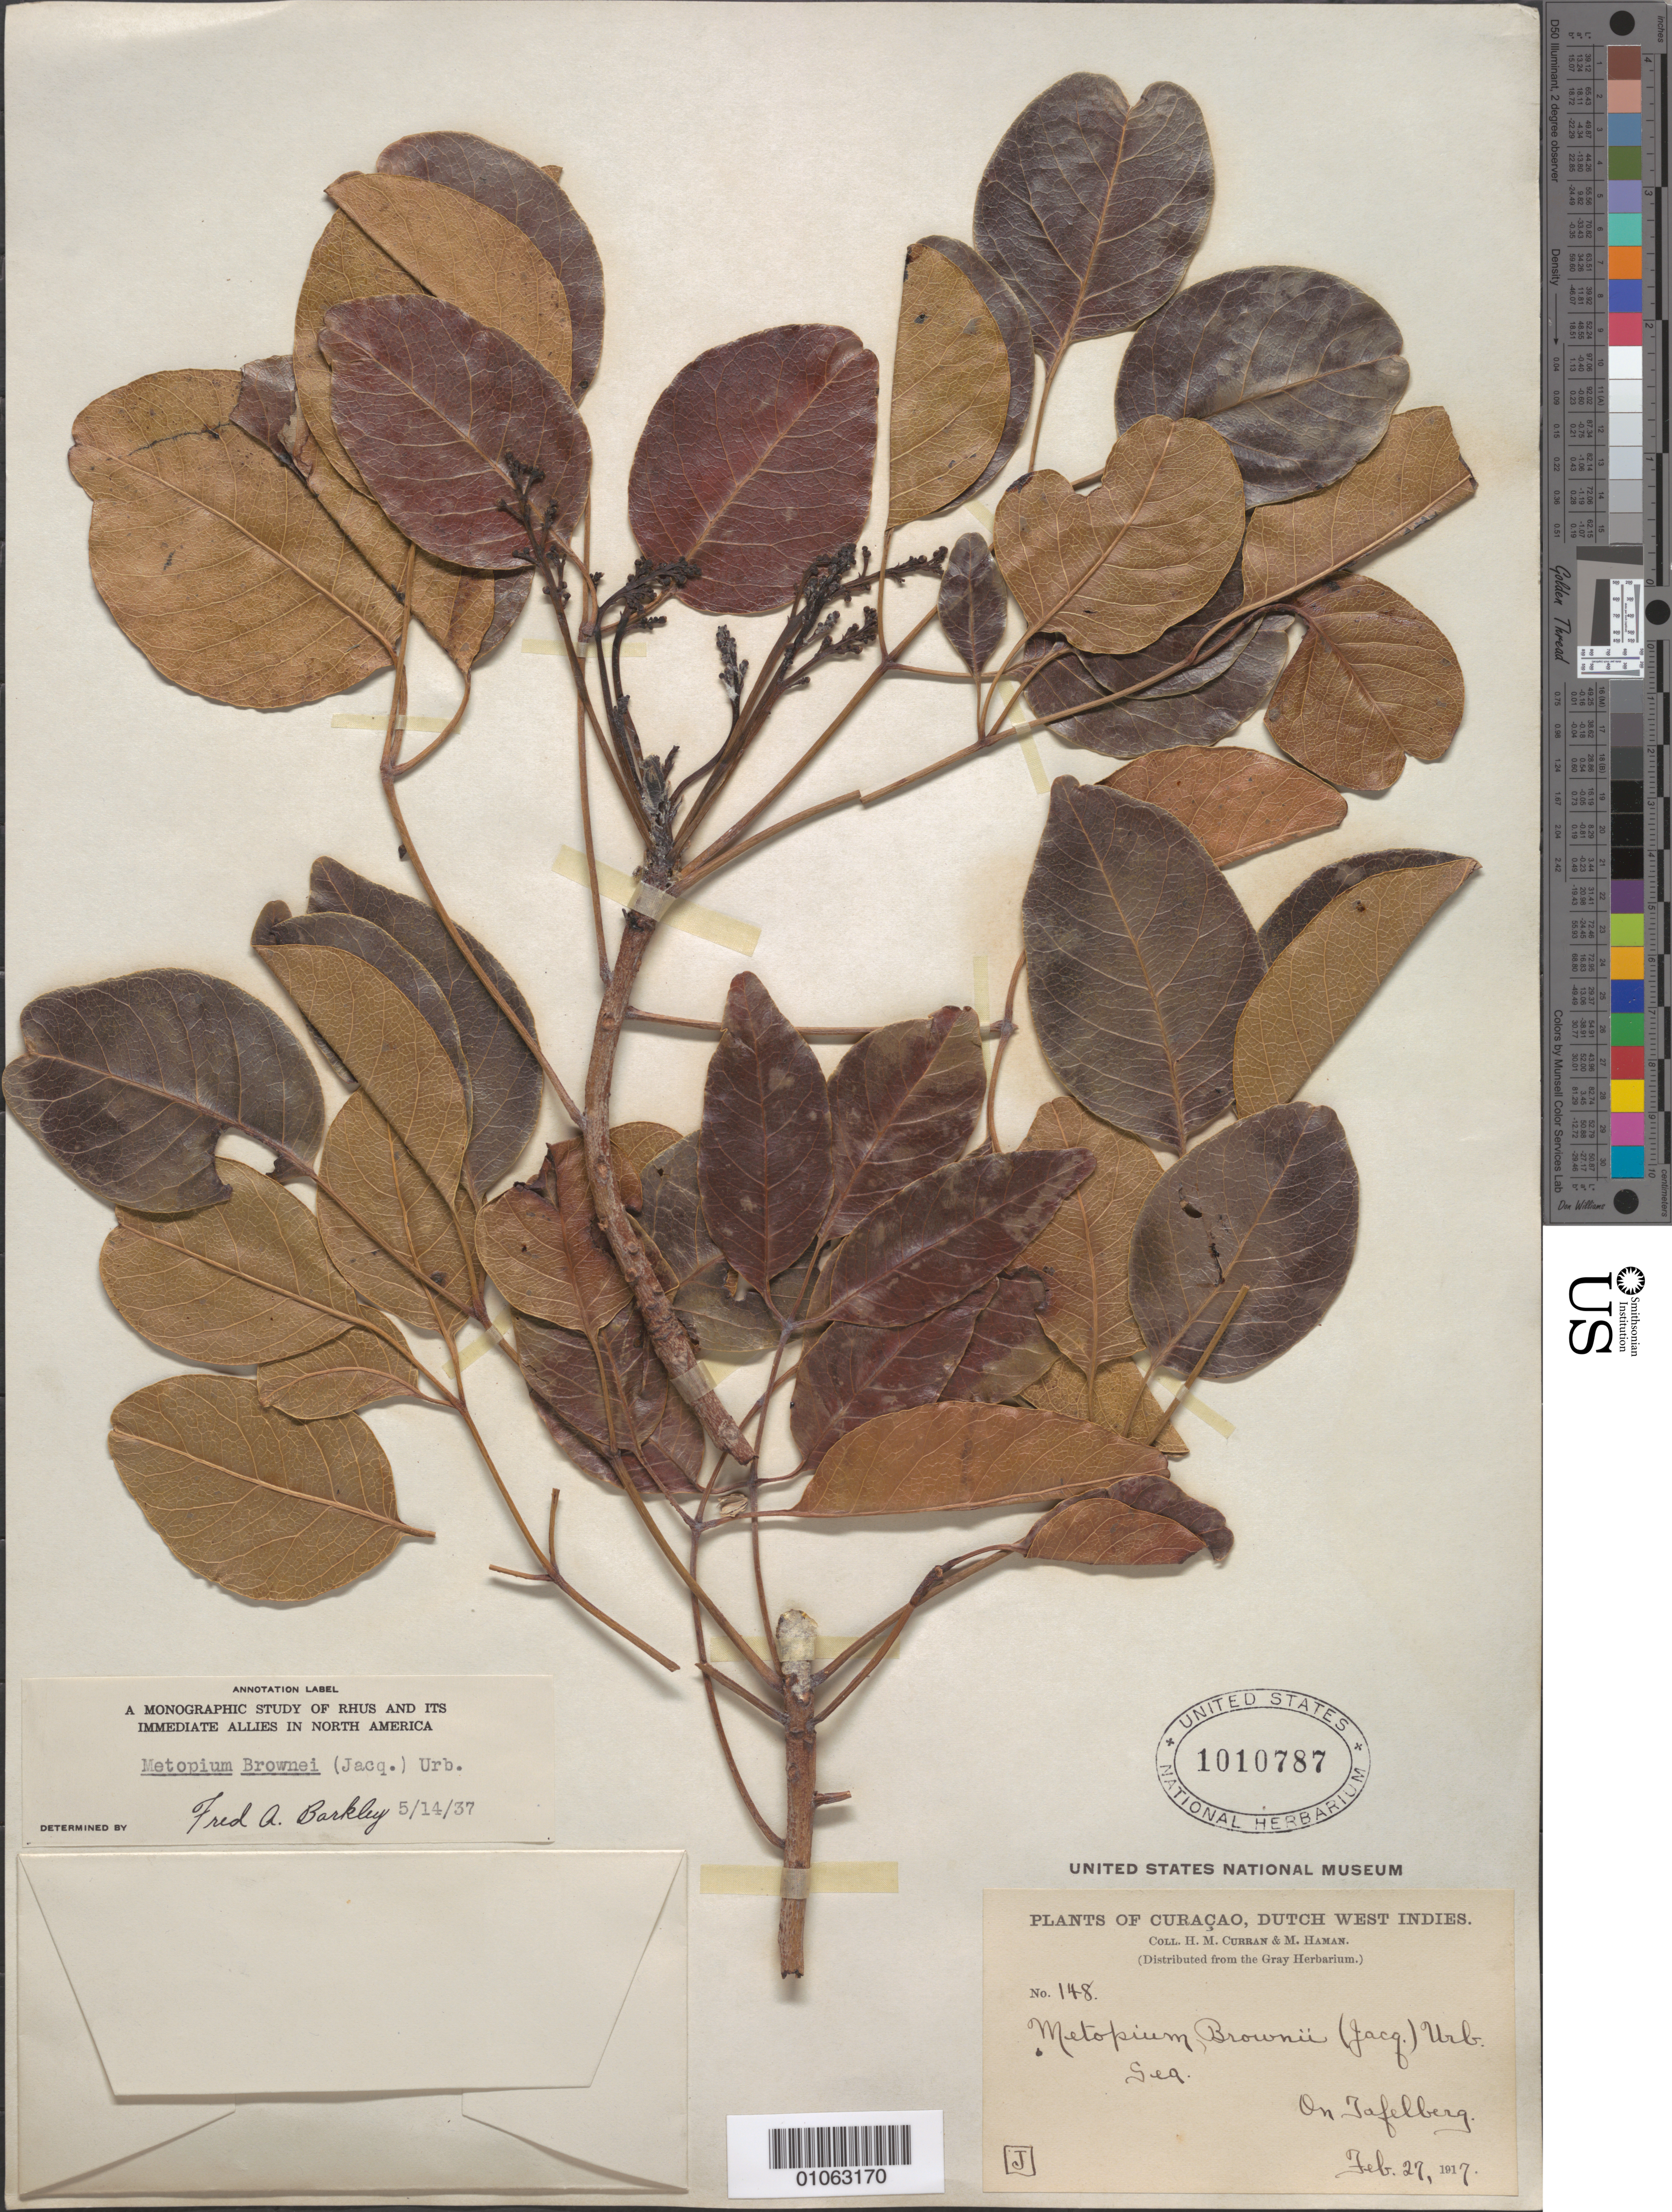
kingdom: Plantae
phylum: Tracheophyta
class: Magnoliopsida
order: Sapindales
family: Anacardiaceae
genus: Metopium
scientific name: Metopium brownei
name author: (Jacq.) Urb.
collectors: H. M. Curran & M. Haman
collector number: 148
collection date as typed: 27 Feb 1917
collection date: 1917-02-27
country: Curaçao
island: Curaçao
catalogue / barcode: US 1010787